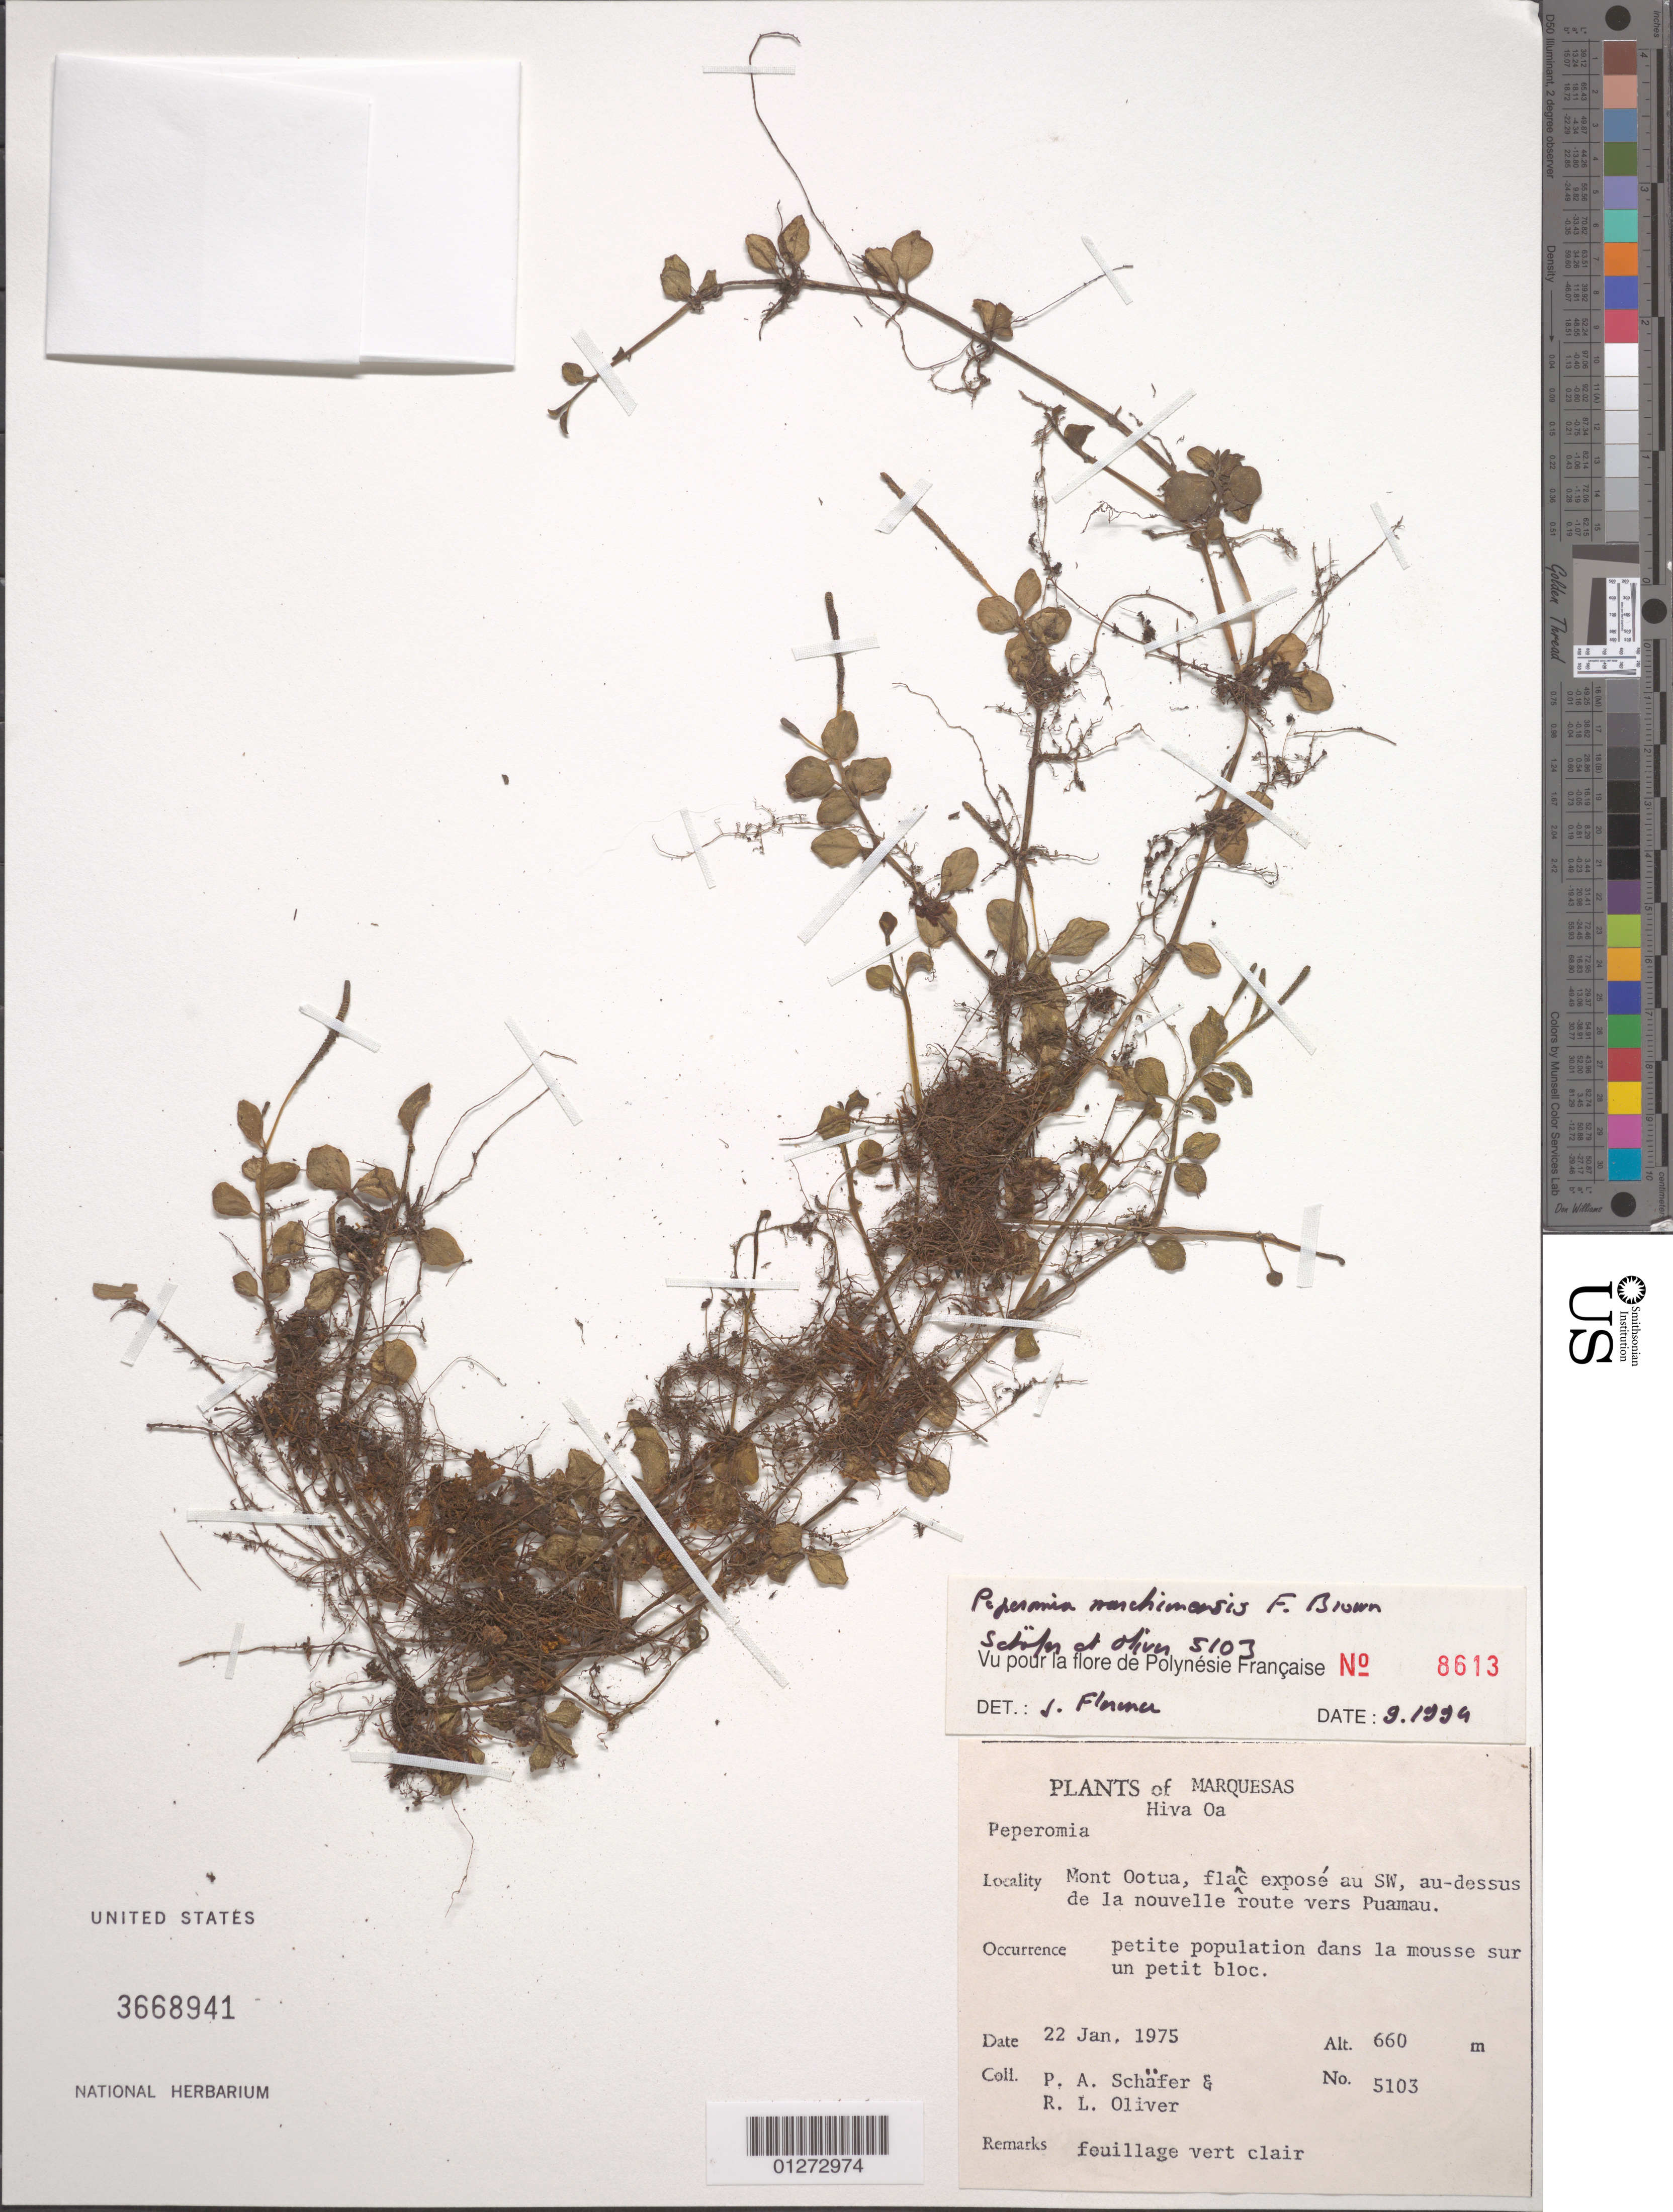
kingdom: Plantae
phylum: Tracheophyta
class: Magnoliopsida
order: Piperales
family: Piperaceae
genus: Peperomia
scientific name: Peperomia marchionensis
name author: F. Br.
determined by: Florence, J.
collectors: P. A. Schäfer & R. L. Oliver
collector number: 5103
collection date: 1975-01-22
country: French Polynesia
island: Hiva Oa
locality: Mont Ootua, flanc exposé au SW, au-dessus de la nouvelle route vers Puamau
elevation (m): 660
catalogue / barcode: US 3668941